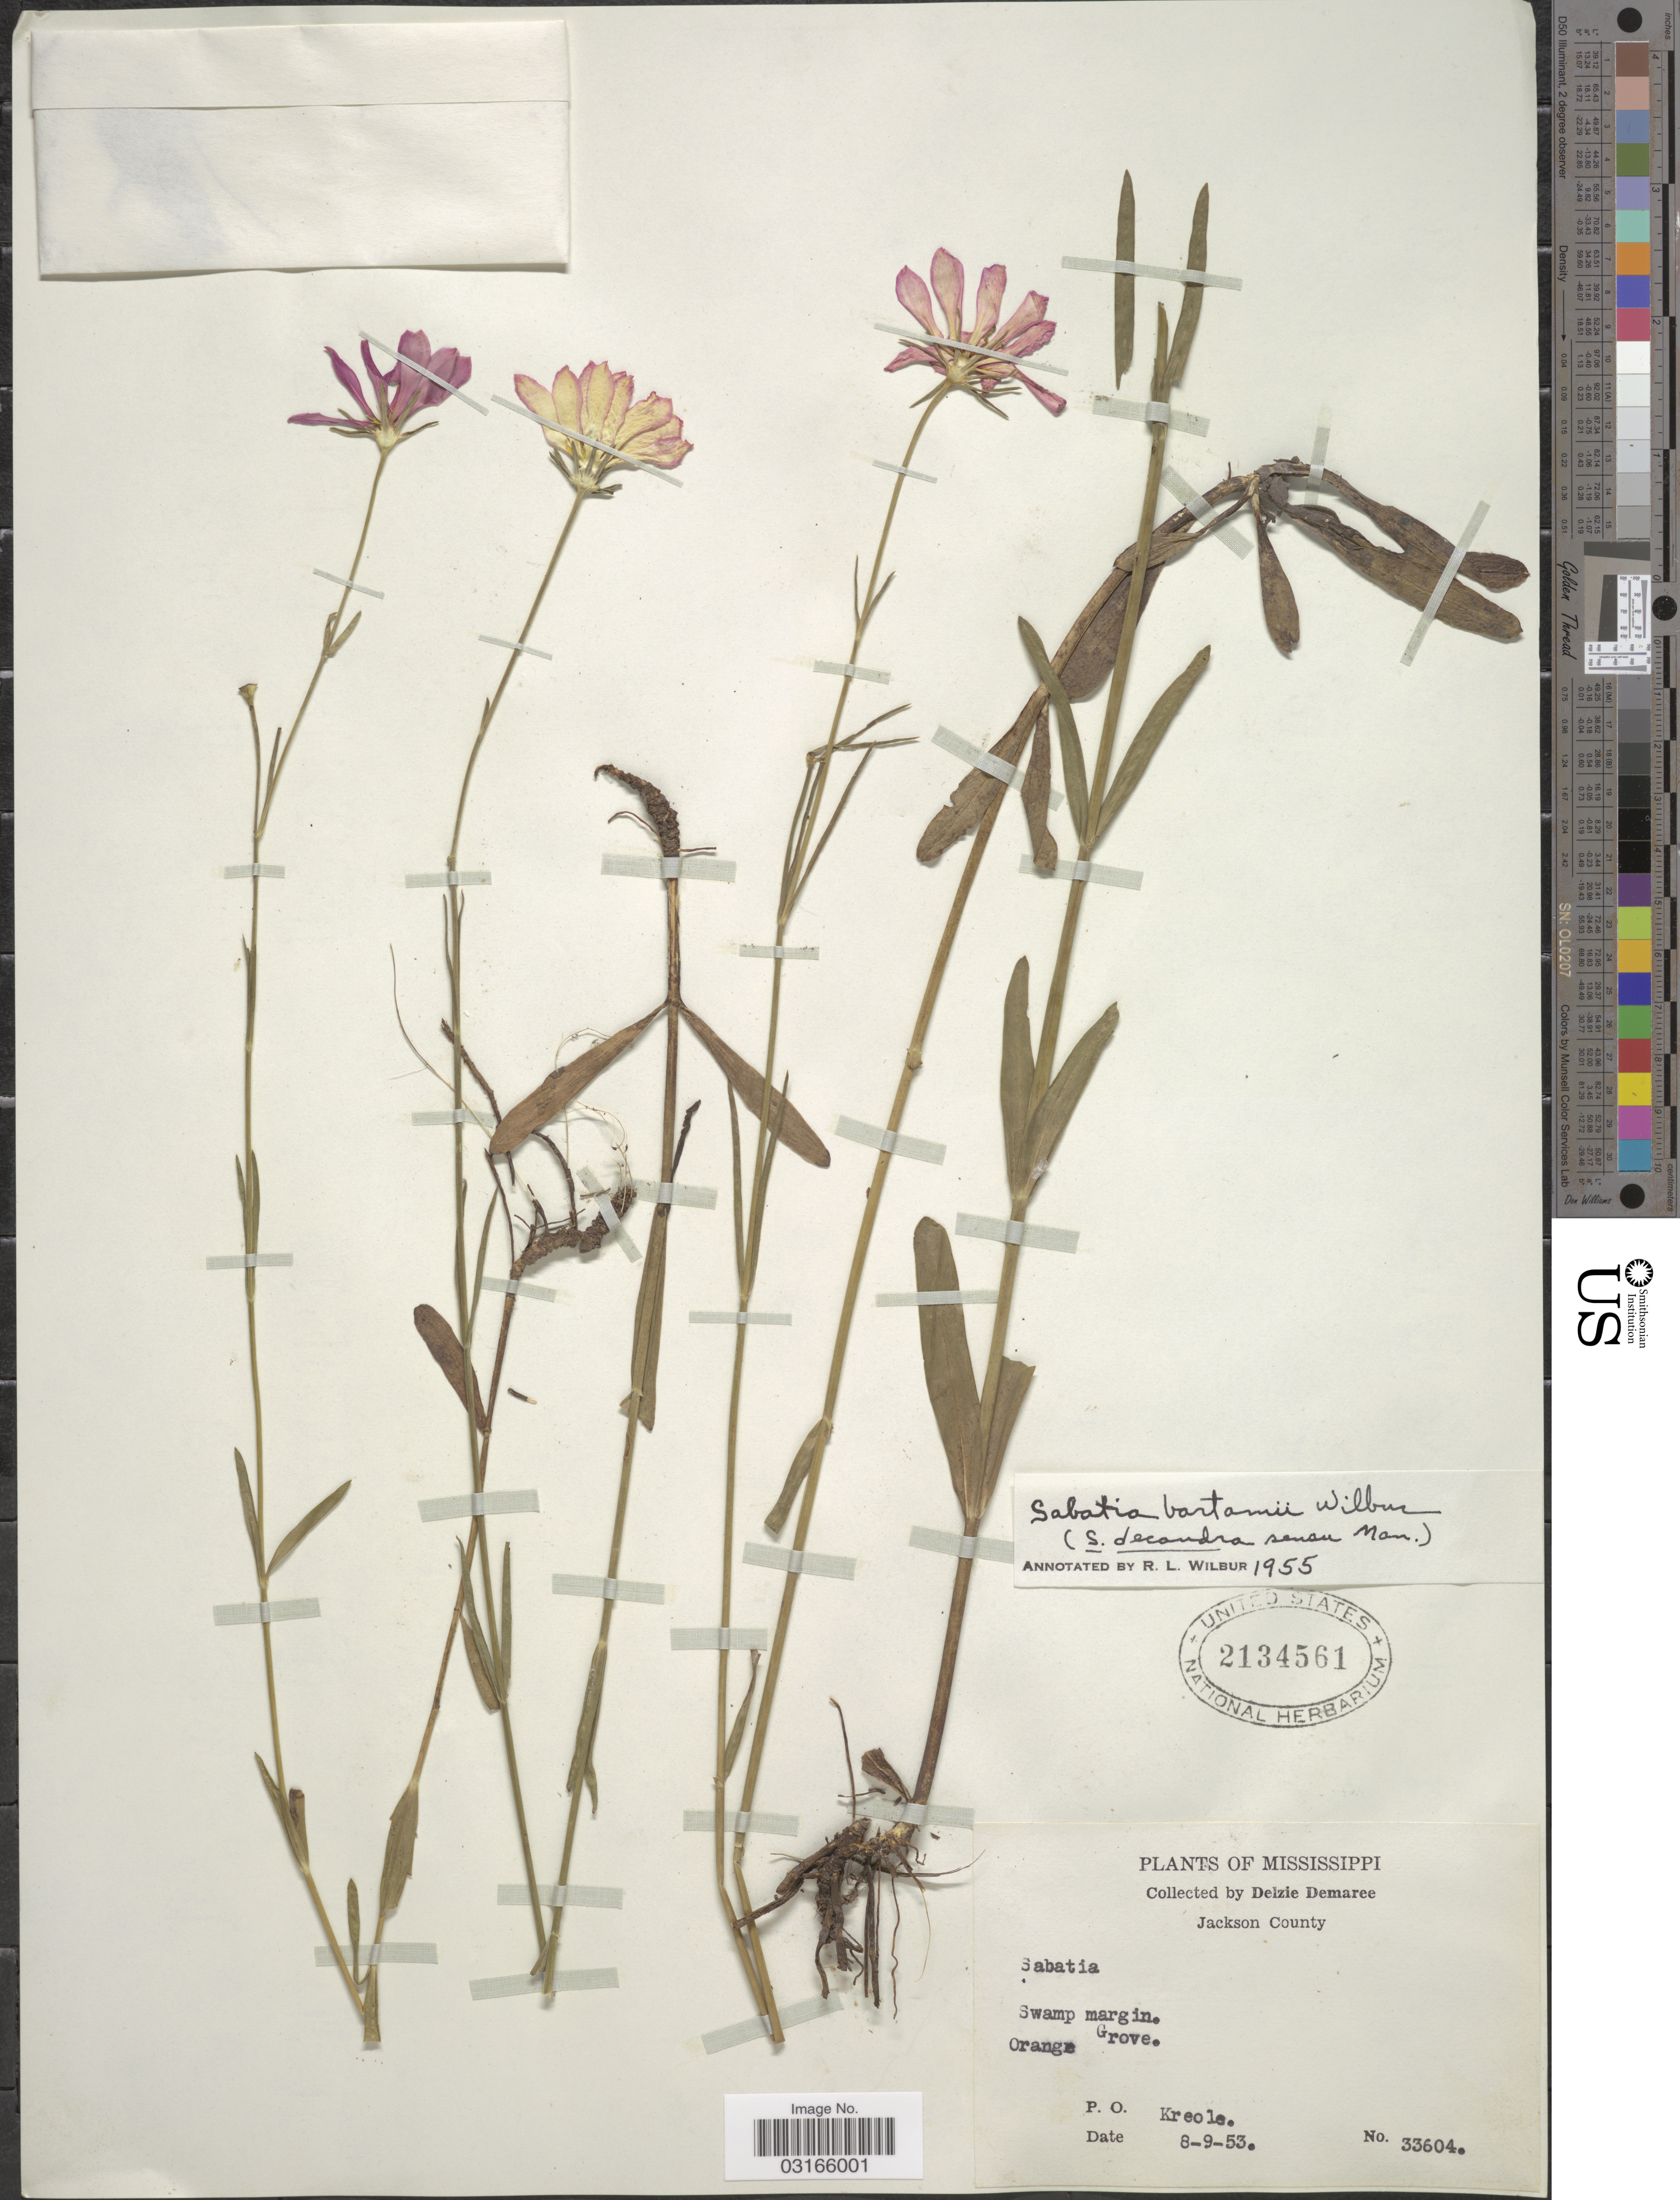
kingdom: Plantae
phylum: Tracheophyta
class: Magnoliopsida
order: Gentianales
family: Gentianaceae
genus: Sabatia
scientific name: Sabatia bartramii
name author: Wilbur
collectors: D. Demaree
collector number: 33604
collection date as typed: Transcribed d/m/y: 8/9/53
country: United States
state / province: Mississippi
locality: Jackson County, Orange Grove, P. O. Kreole.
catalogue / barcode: US 2134561